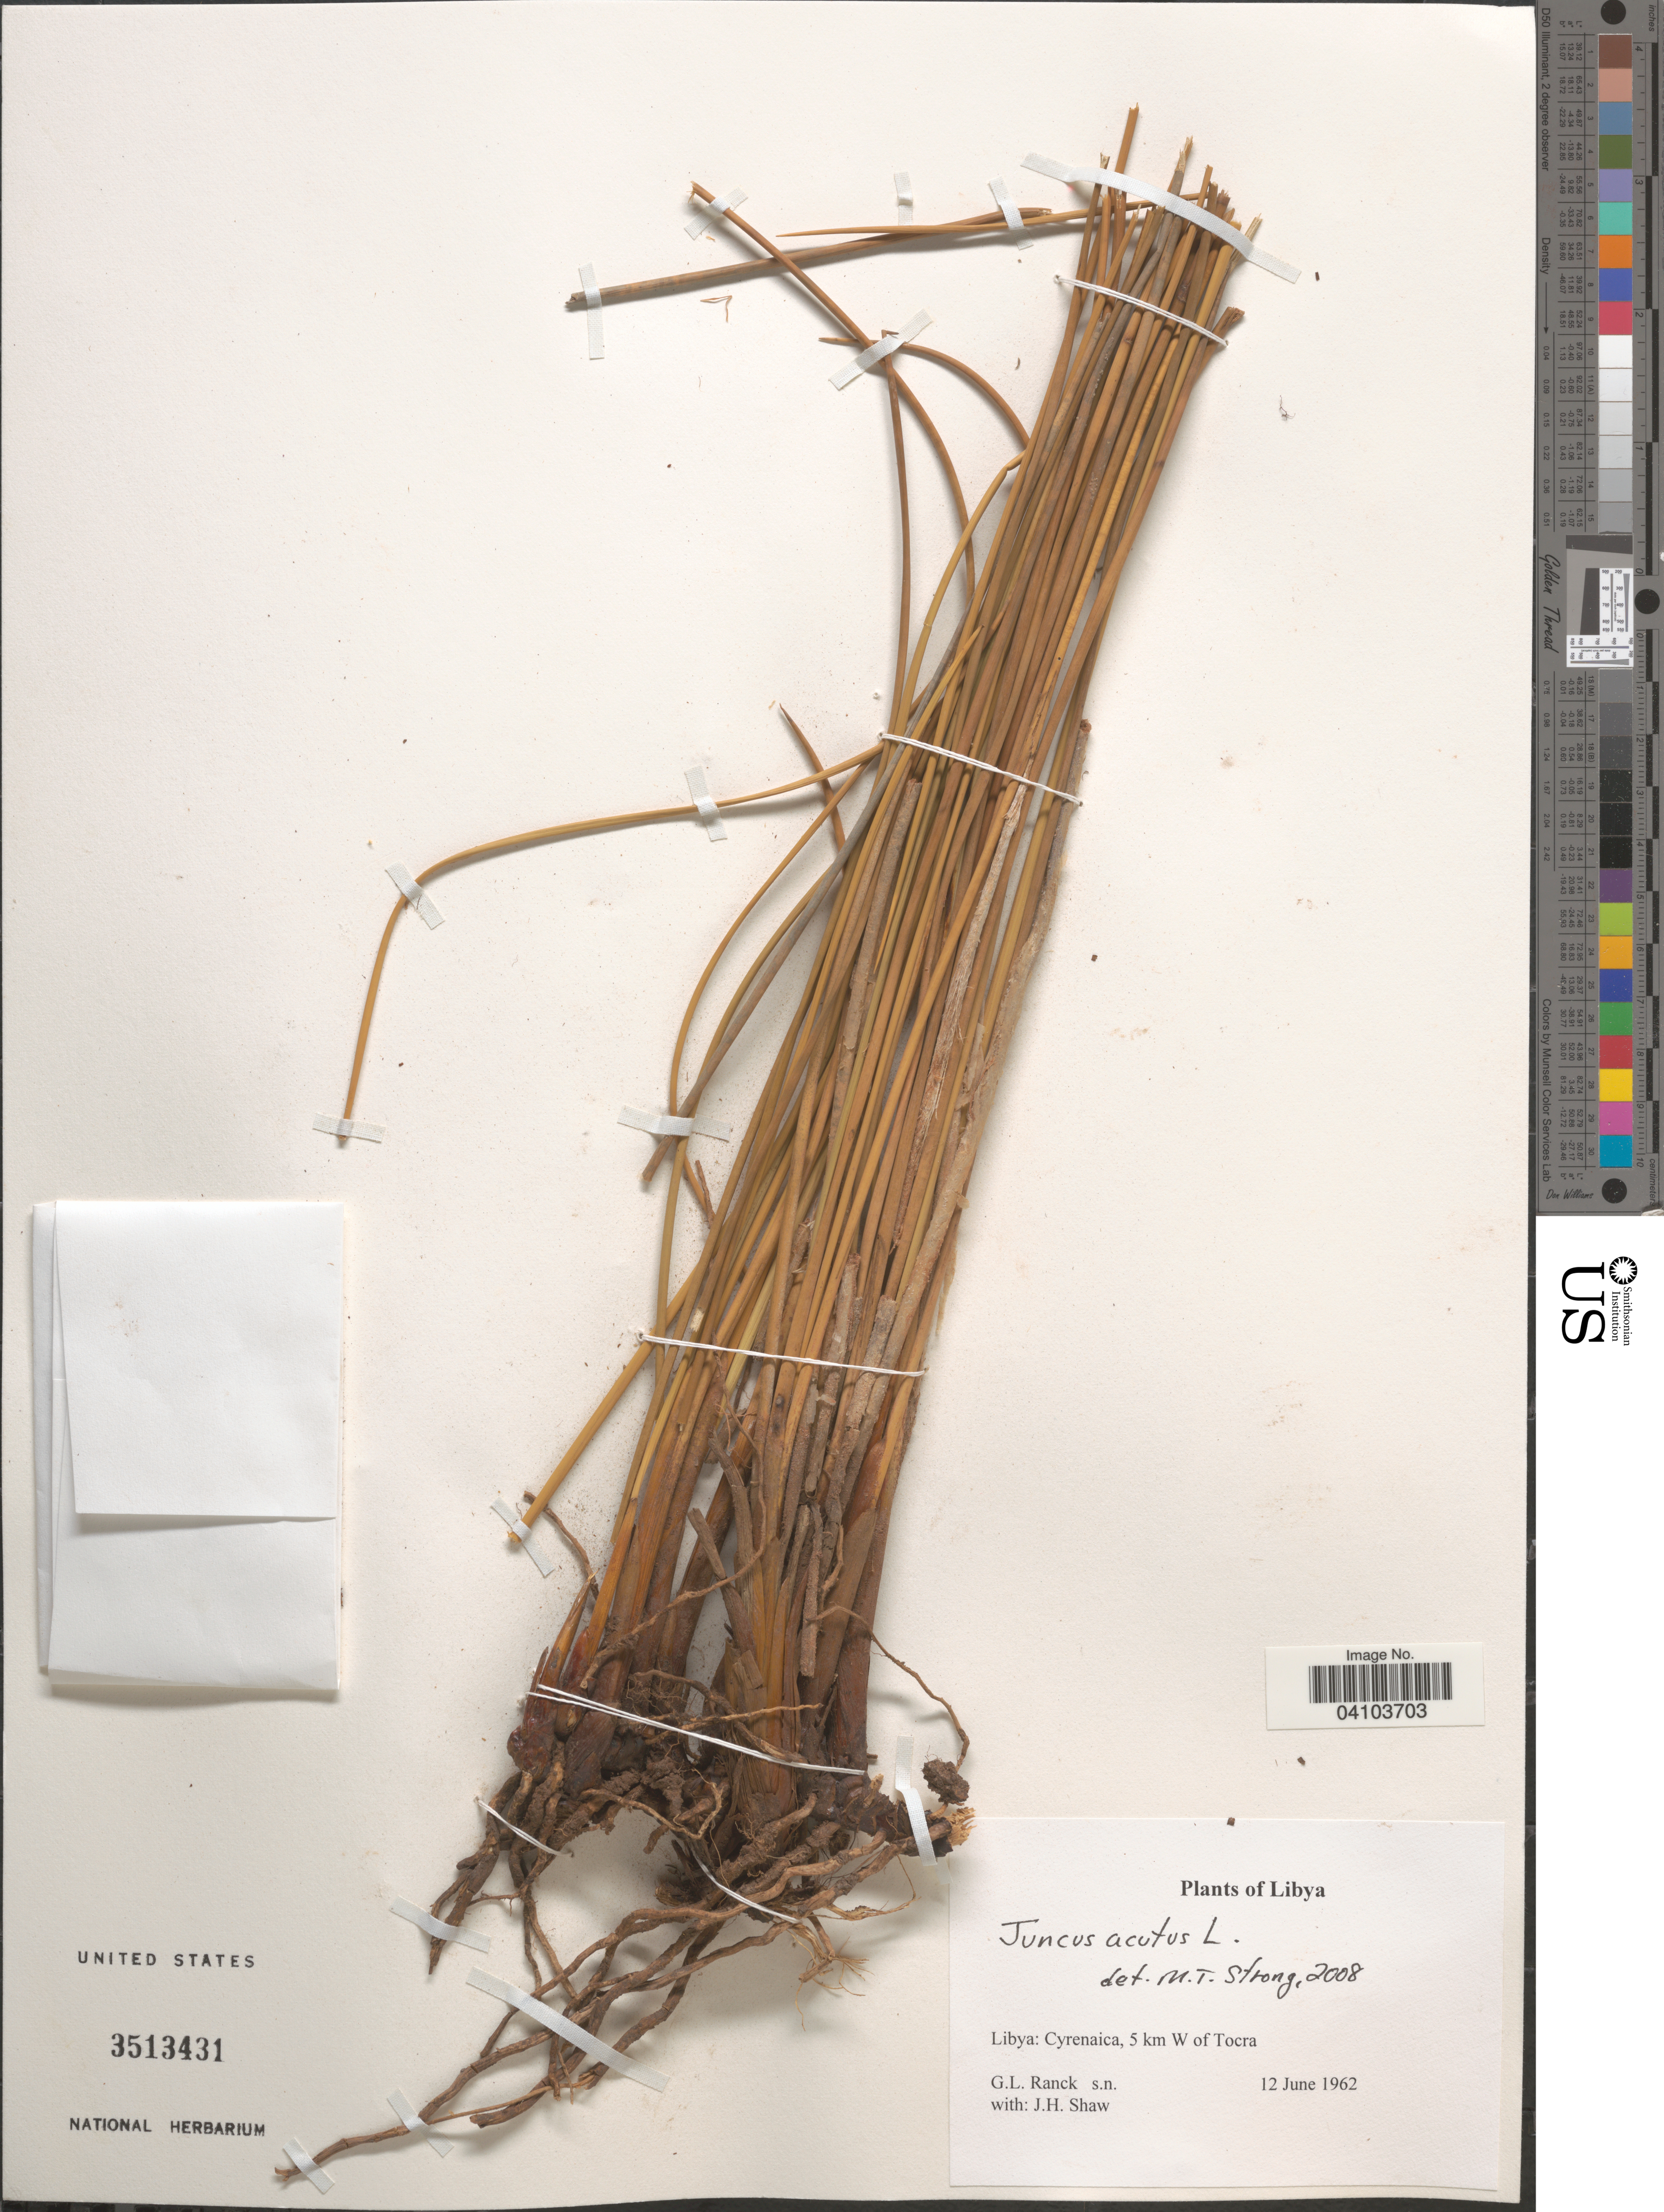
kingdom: Plantae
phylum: Tracheophyta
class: Liliopsida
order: Poales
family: Juncaceae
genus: Juncus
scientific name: Juncus acutus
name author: L.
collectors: G. Ranck & J. H. Shaw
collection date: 1962-06-12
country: Libya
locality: Cyrenaica, 5km W of Tocra.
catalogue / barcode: US 3513431